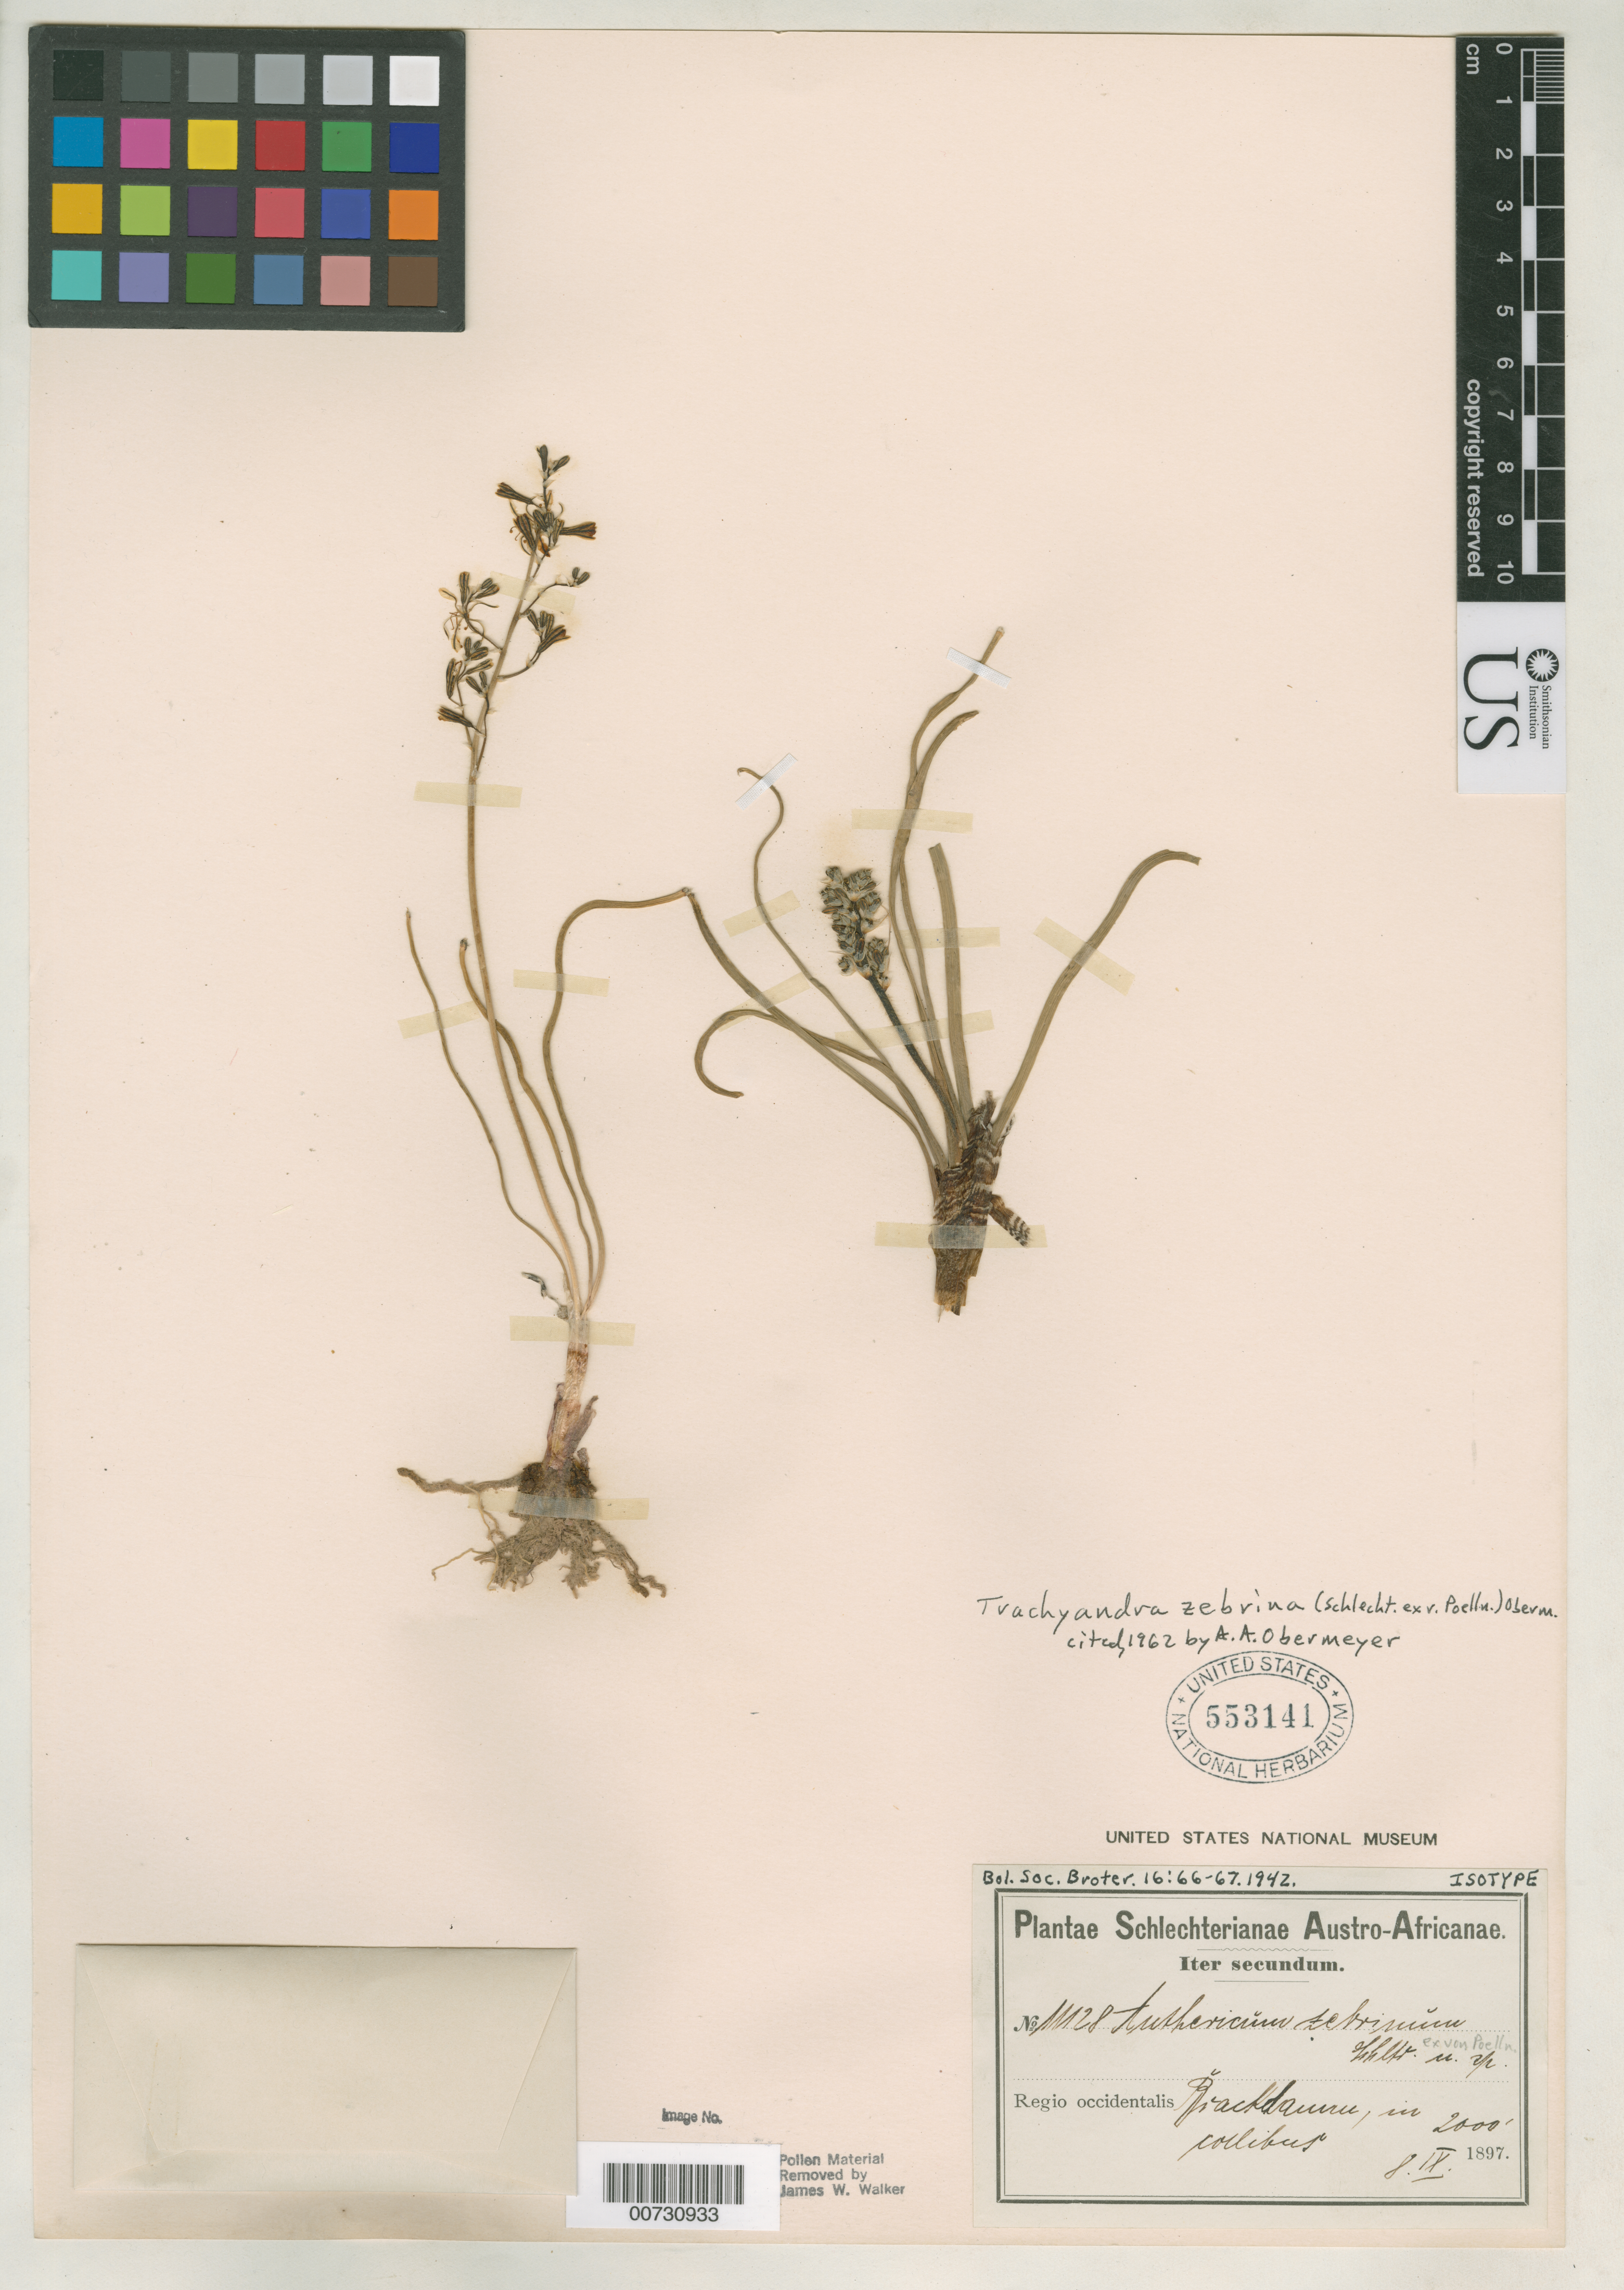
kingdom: Plantae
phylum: Tracheophyta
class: Liliopsida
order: Asparagales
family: Asparagaceae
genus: Anthericum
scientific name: Anthericum zebrinum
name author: Schltr. ex Poelln.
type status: Isotype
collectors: F. R. R. Schlechter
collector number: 11128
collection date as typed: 08 Sep 1897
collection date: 1897-09-08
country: South Africa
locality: Regio occidentalis, Brakdamm.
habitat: In collibus.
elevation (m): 610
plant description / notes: Collection (but not US sheet) cited 1962 by A.A. Obermeyer, Bothalia 7: 746.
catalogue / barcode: US 553141